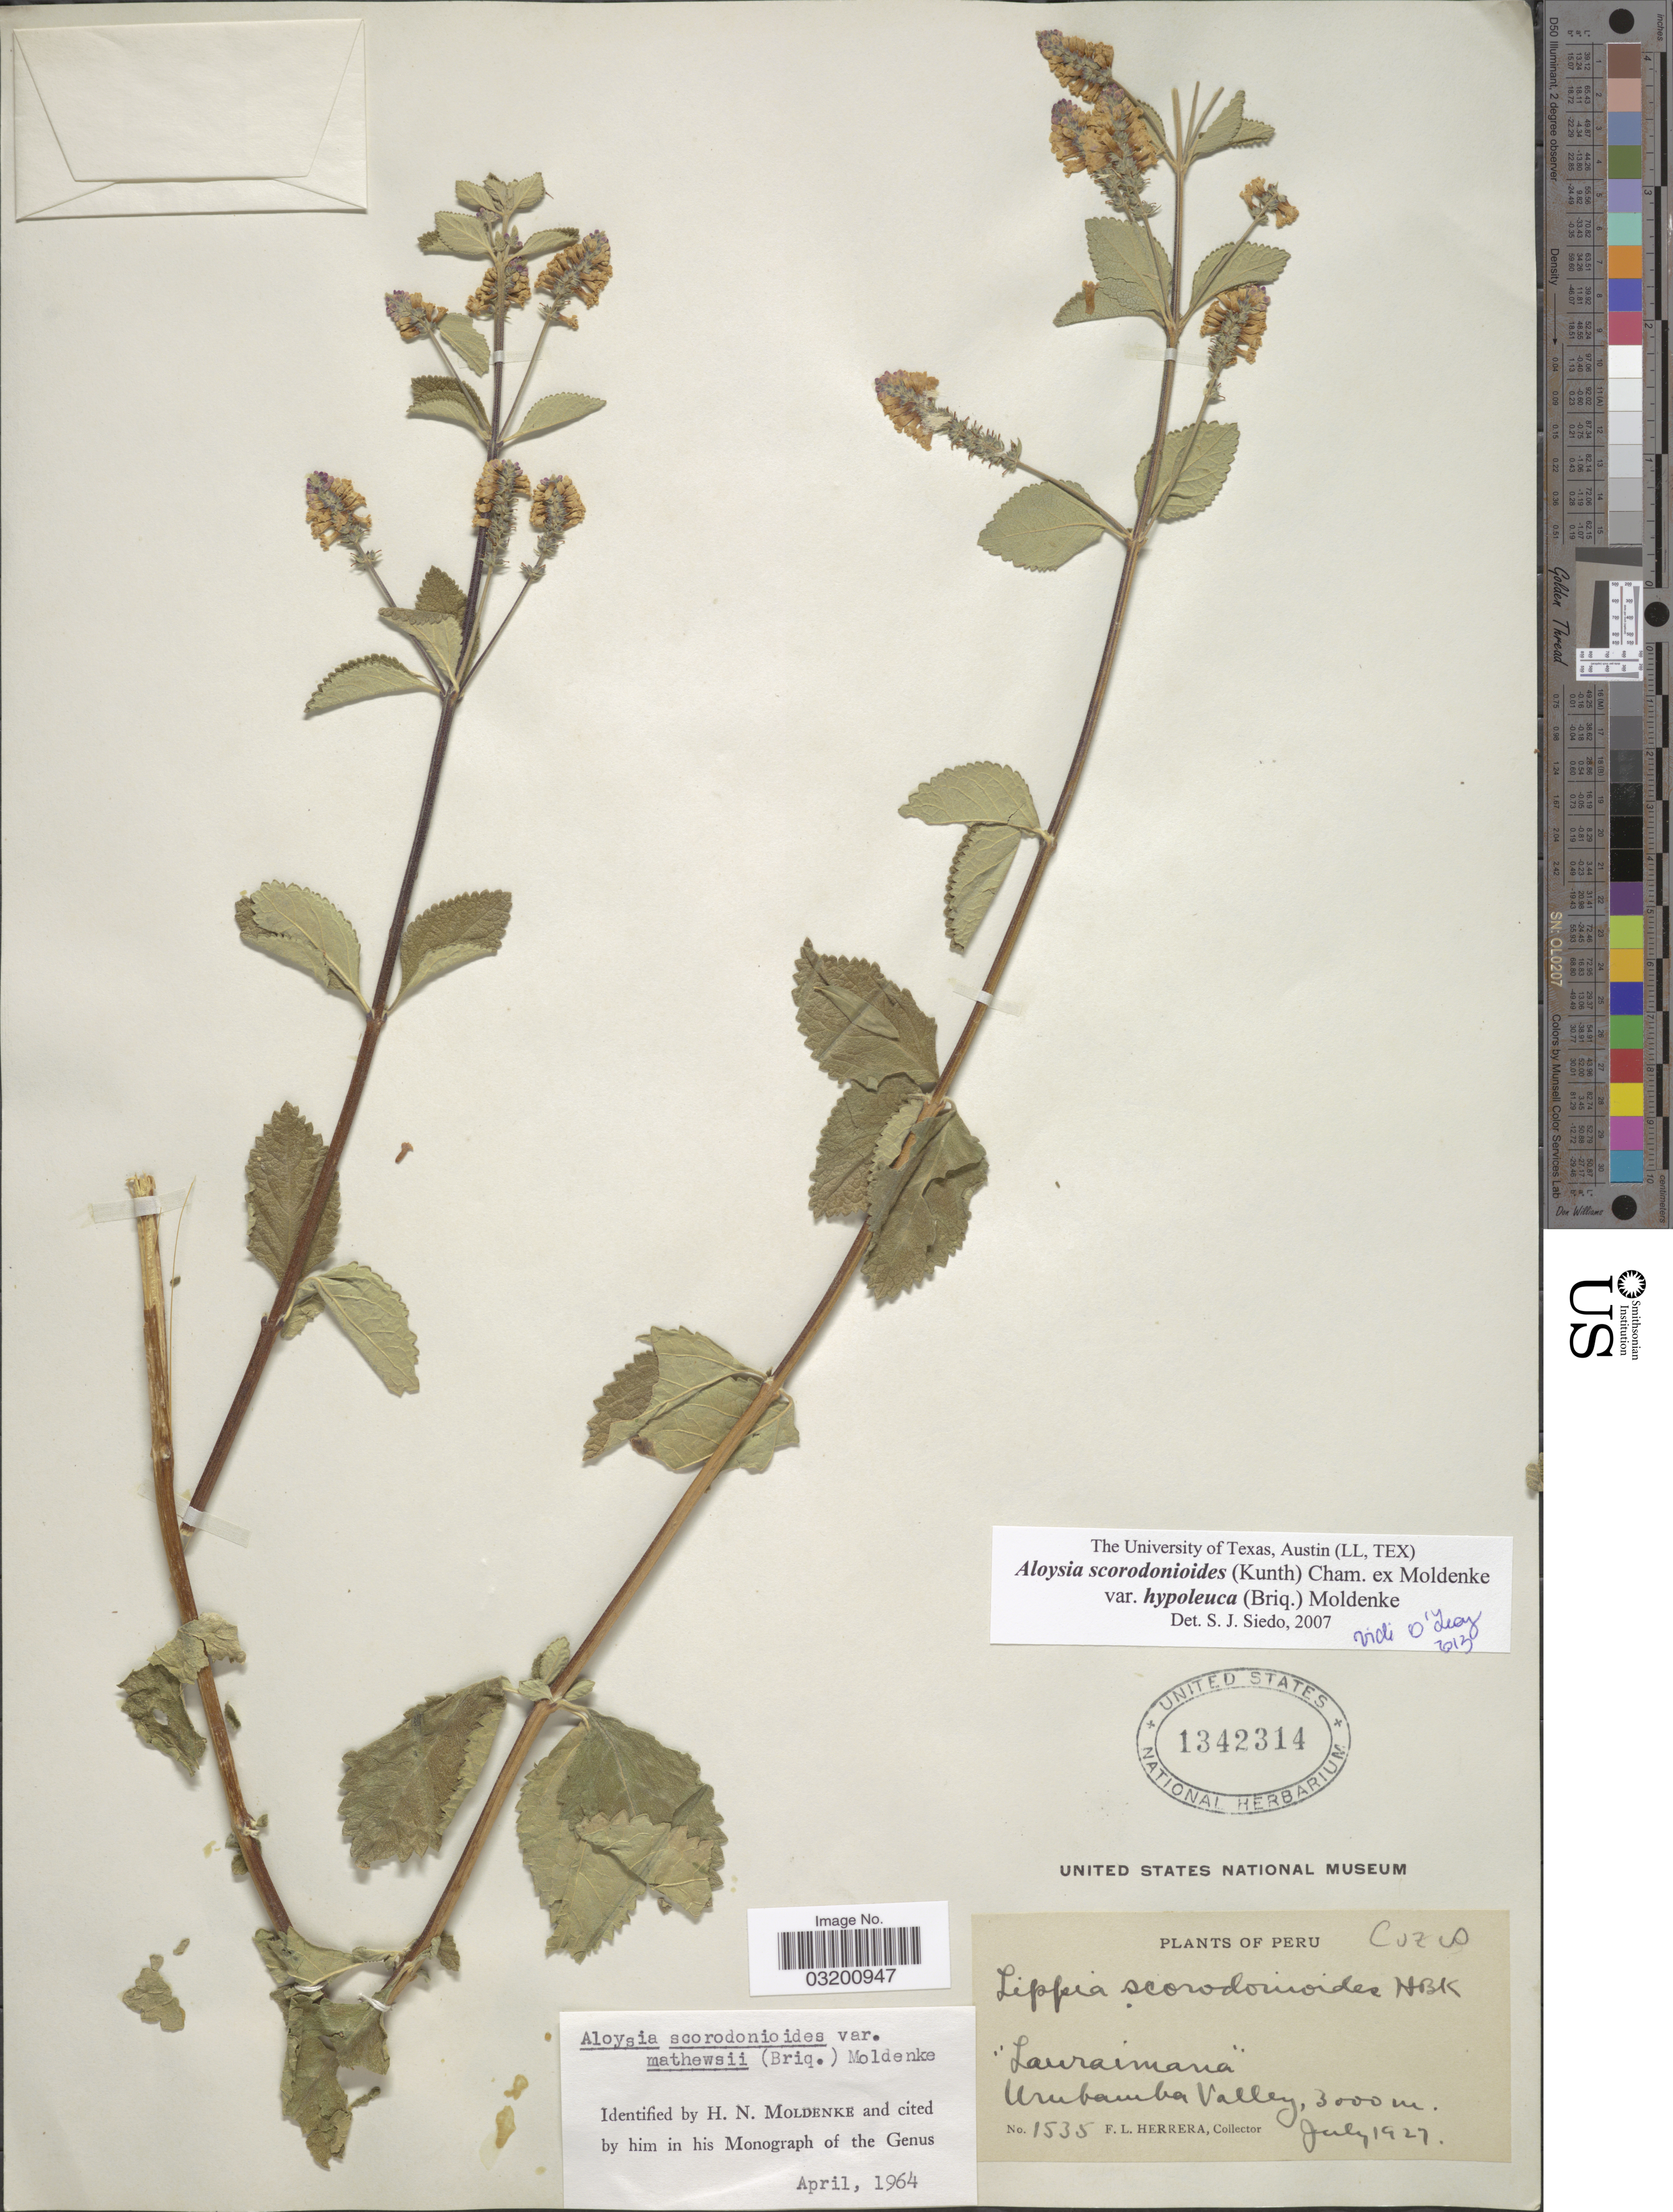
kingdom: Plantae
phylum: Tracheophyta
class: Magnoliopsida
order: Lamiales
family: Verbenaceae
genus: Aloysia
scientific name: Aloysia scorodonioides var. hypoleuca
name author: (Briq.) Moldenke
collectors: F. L. Herrera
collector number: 1535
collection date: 1927-07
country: Peru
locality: Urubamba Valley.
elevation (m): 3000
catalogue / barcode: US 1342314